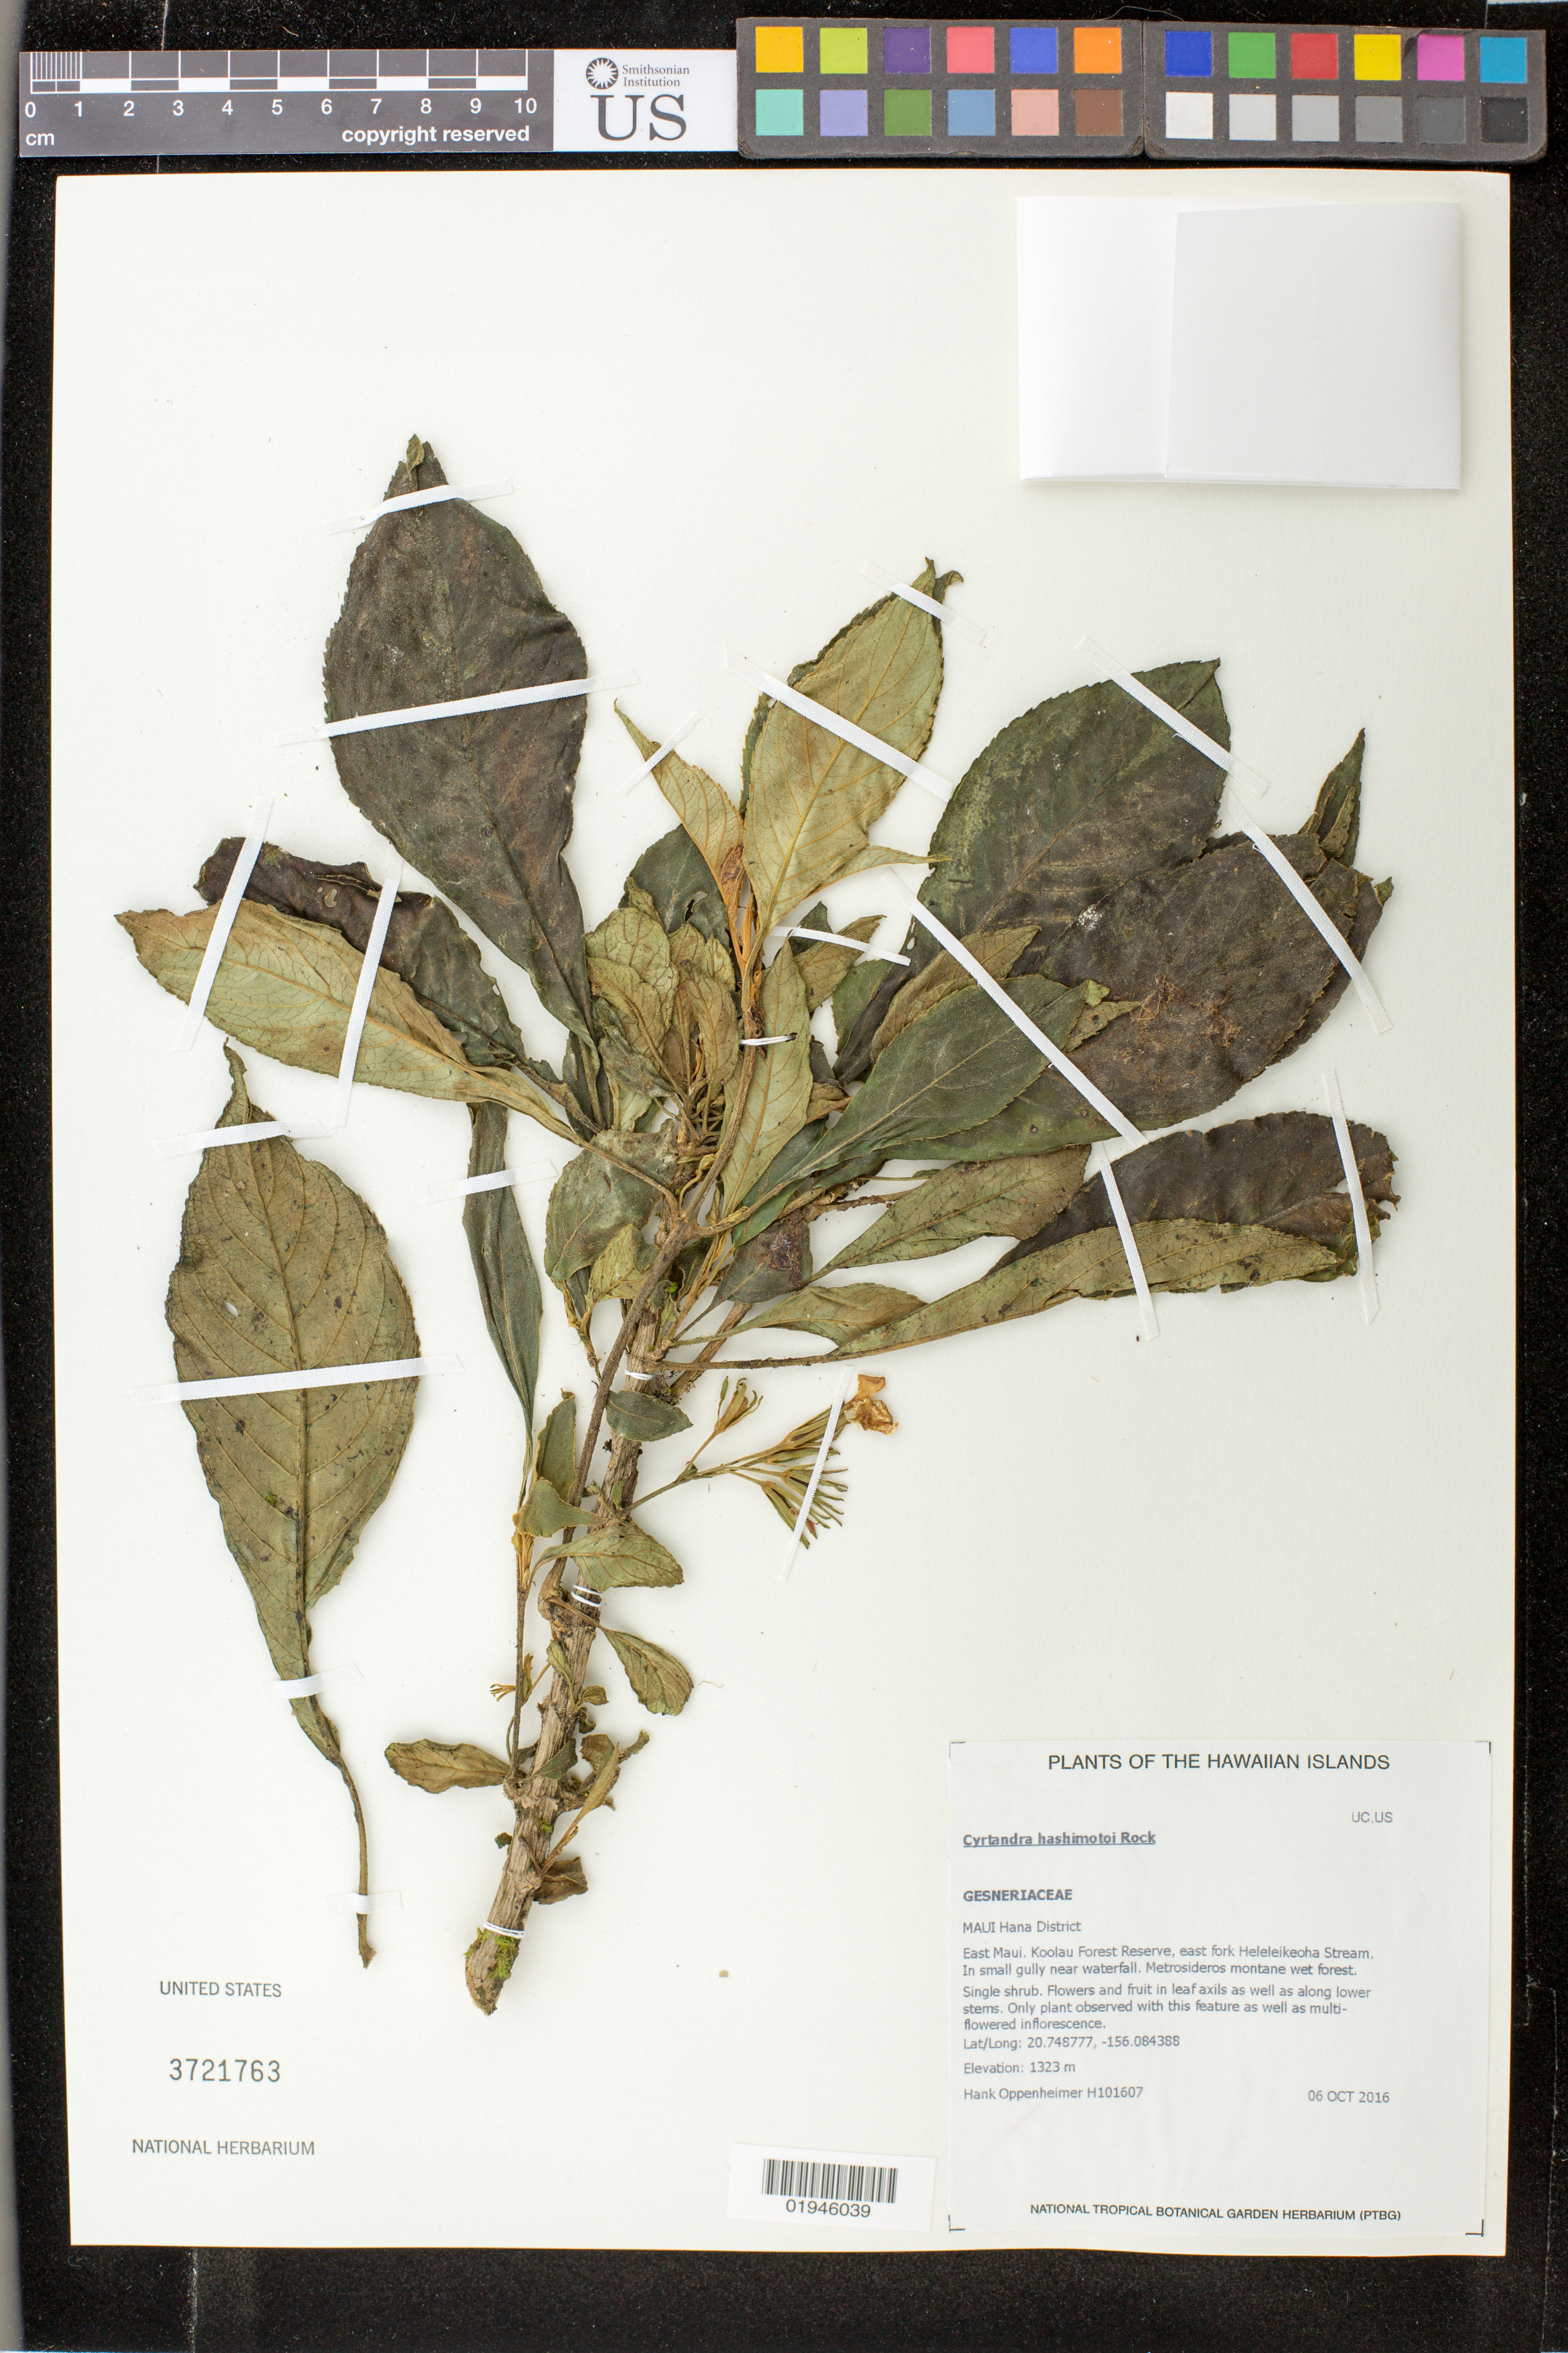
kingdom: Plantae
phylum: Tracheophyta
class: Magnoliopsida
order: Lamiales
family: Gesneriaceae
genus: Cyrtandra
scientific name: Cyrtandra hashimotoi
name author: Rock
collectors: H. Oppenheimer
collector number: H101607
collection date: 2016-10-06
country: United States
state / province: Hawaii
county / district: Maui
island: Maui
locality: East Maui, Ko'olau Forest Reserve, east fork Heleleikeoha Stream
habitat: Small gully near waterfall. Montaine wet forest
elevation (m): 1323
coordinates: Northing: 2297083, Easting: 803619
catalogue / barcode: US 3721763